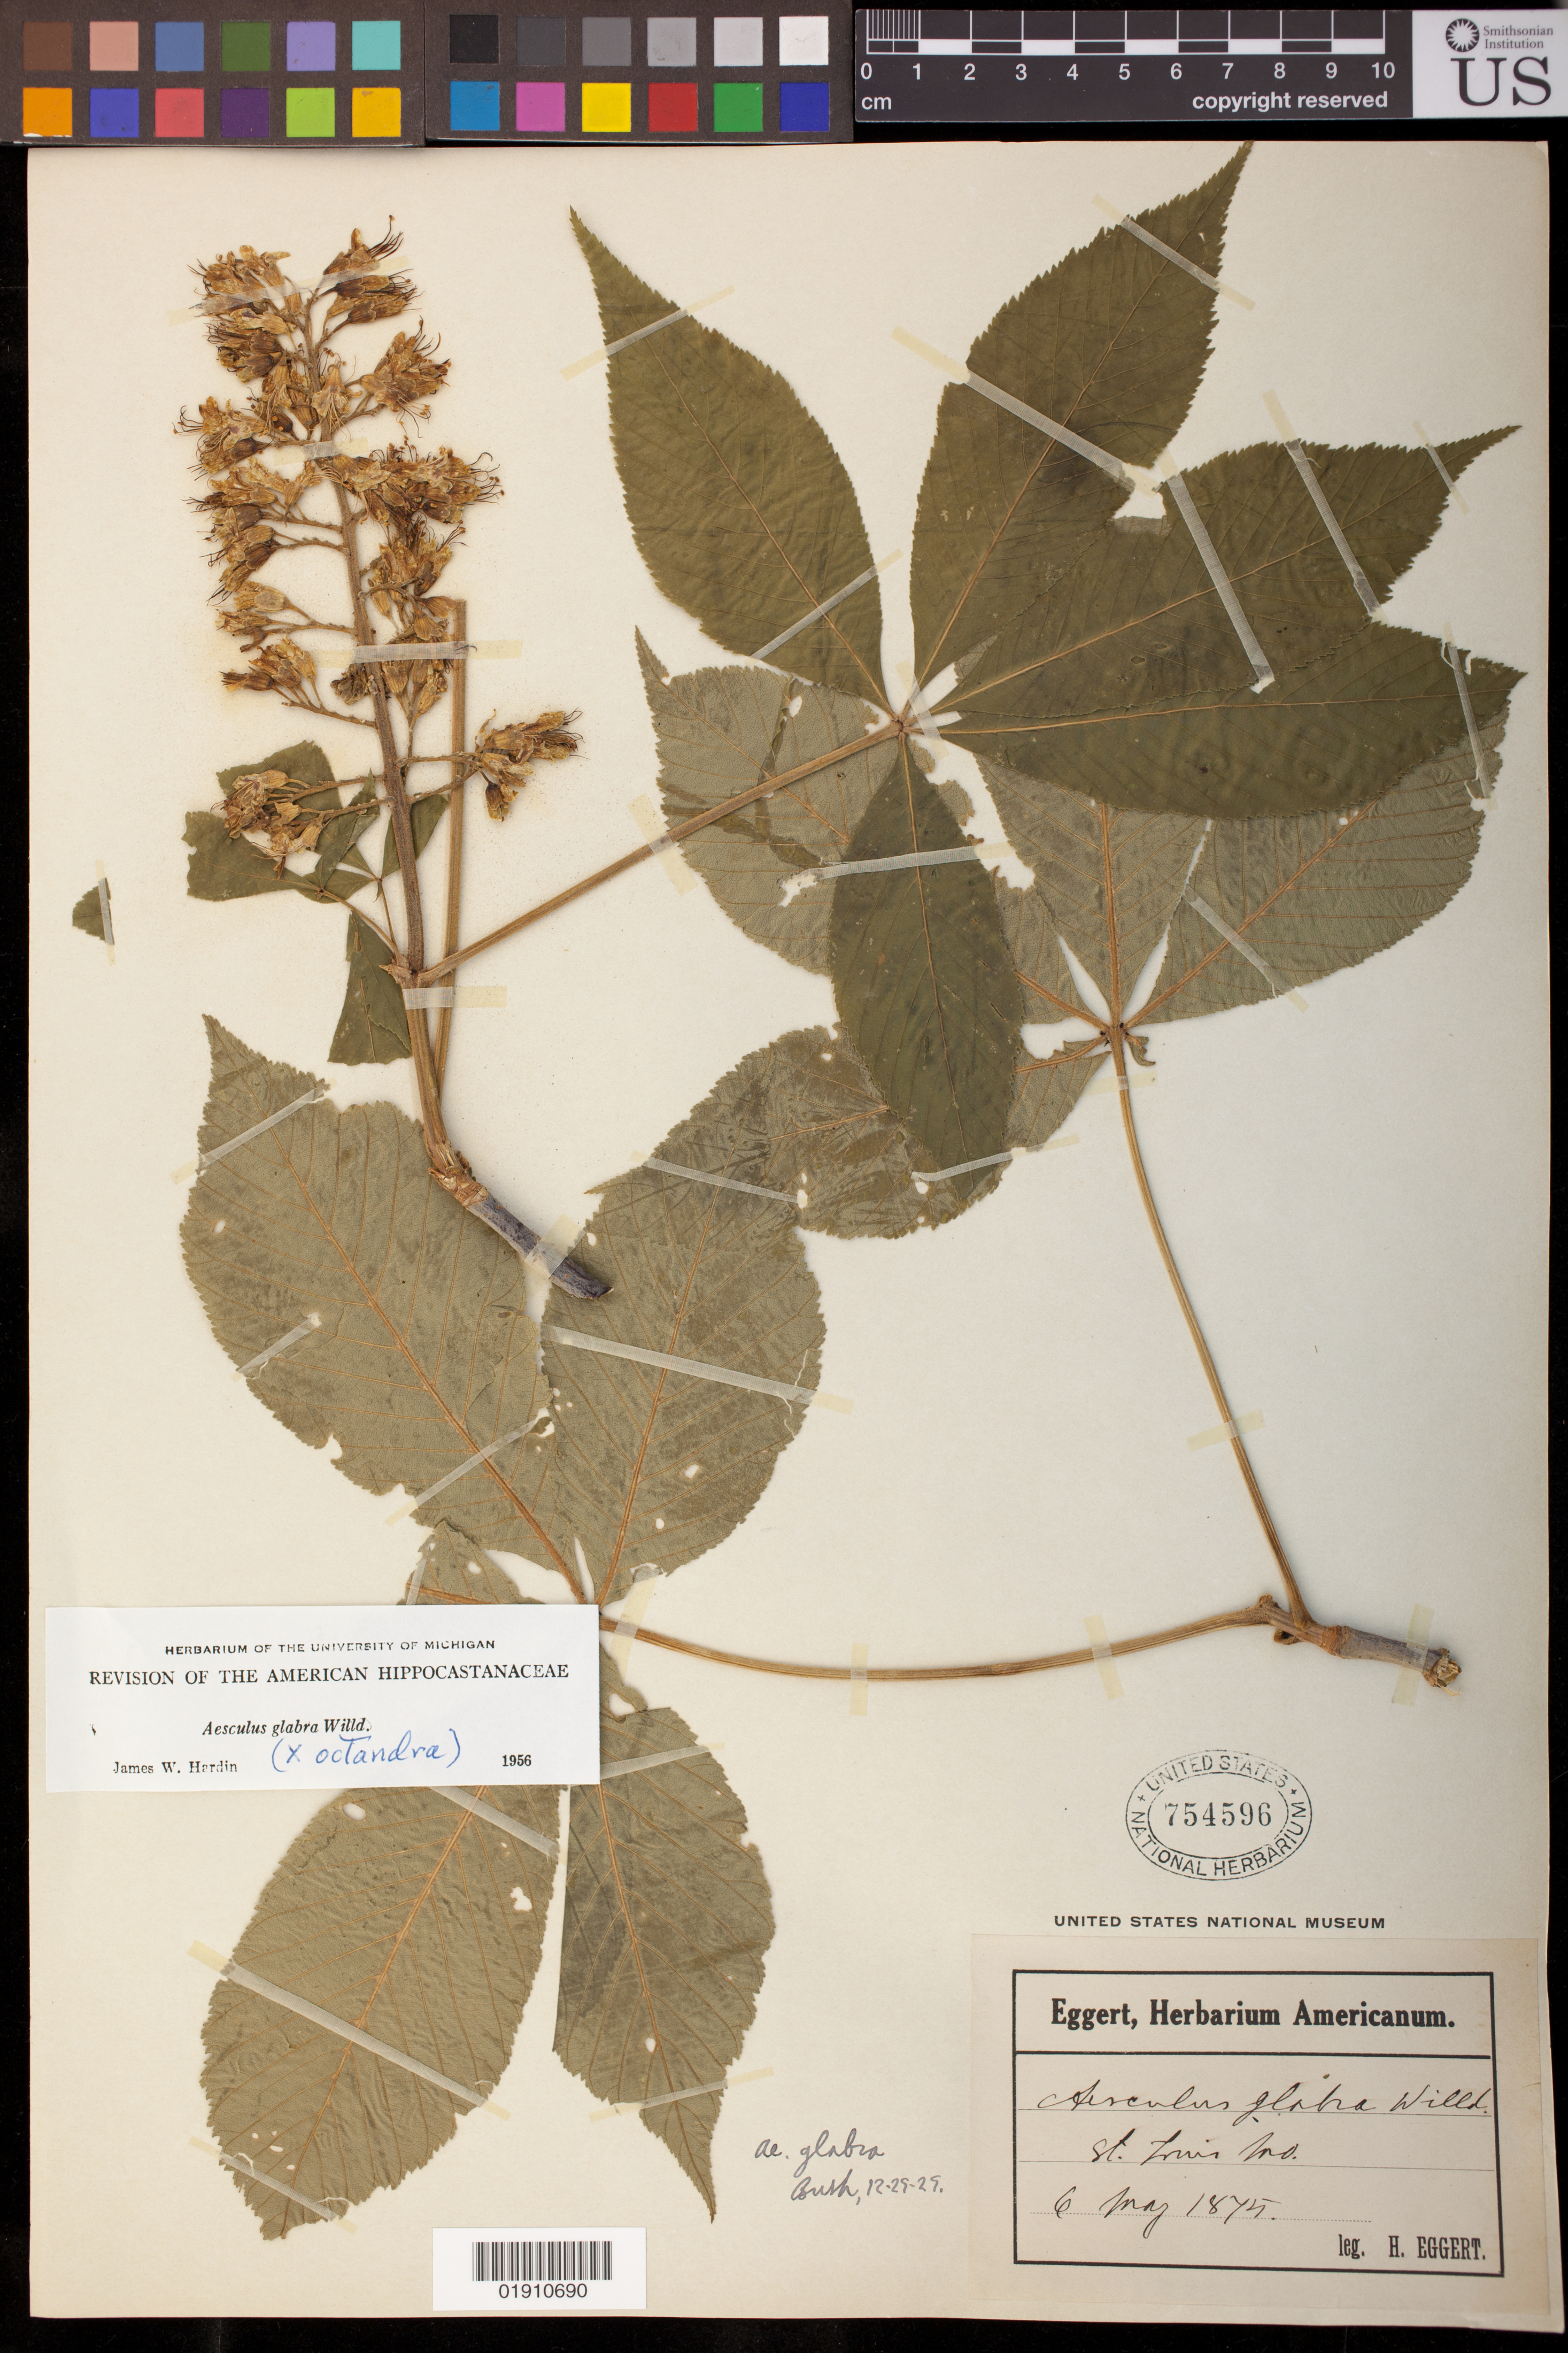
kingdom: Plantae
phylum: Tracheophyta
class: Magnoliopsida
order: Sapindales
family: Sapindaceae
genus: Aesculus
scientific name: Aesculus glabra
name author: Willd.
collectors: H. Eggert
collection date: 1875-05-06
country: United States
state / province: Missouri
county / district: St Louis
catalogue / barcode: US 754596